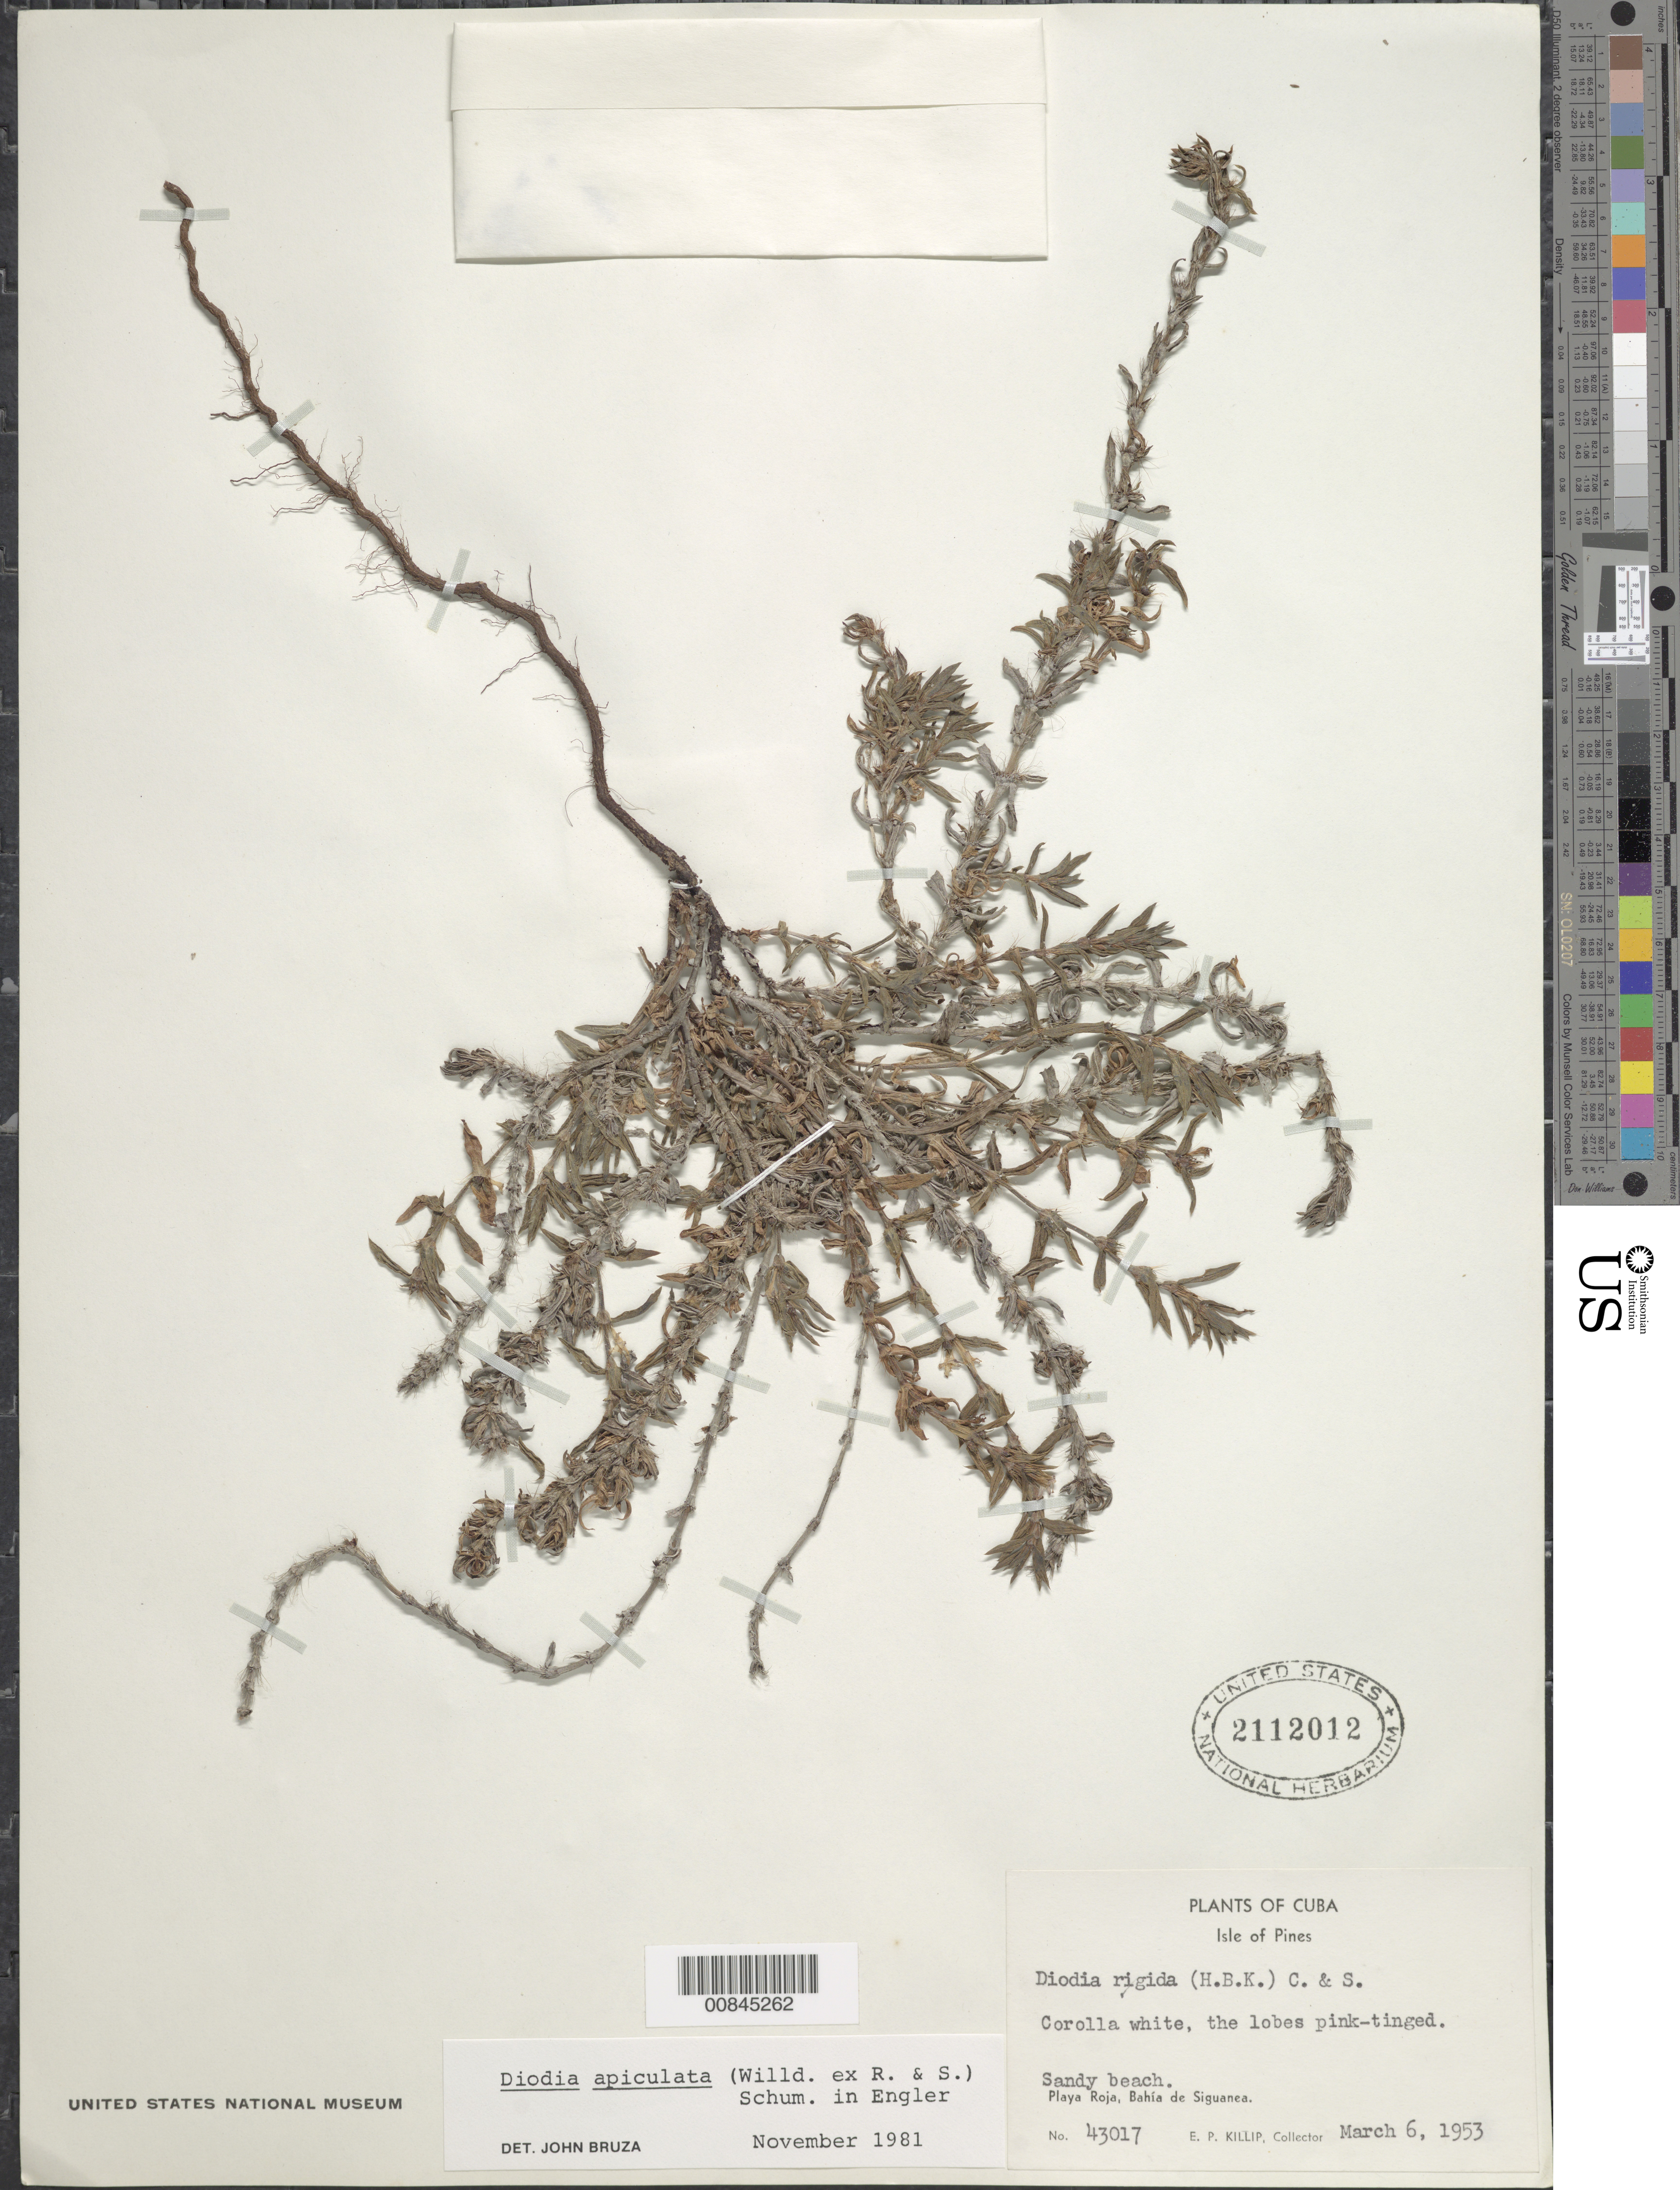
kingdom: Plantae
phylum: Tracheophyta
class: Magnoliopsida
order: Gentianales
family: Rubiaceae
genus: Diodella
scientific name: Diodella apiculata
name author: (Willd. ex Roem. & Schult.) Bacigalupo & E.L. Cabral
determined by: Bruza, J.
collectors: E. P. Killip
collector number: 43017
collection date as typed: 06 Mar 1953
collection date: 1953-03-06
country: Cuba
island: Isla de la Juventud (Isle of Pines)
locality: Playa Roja, Bahía de Siguanea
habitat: Sandy beach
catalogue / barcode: US 2112012